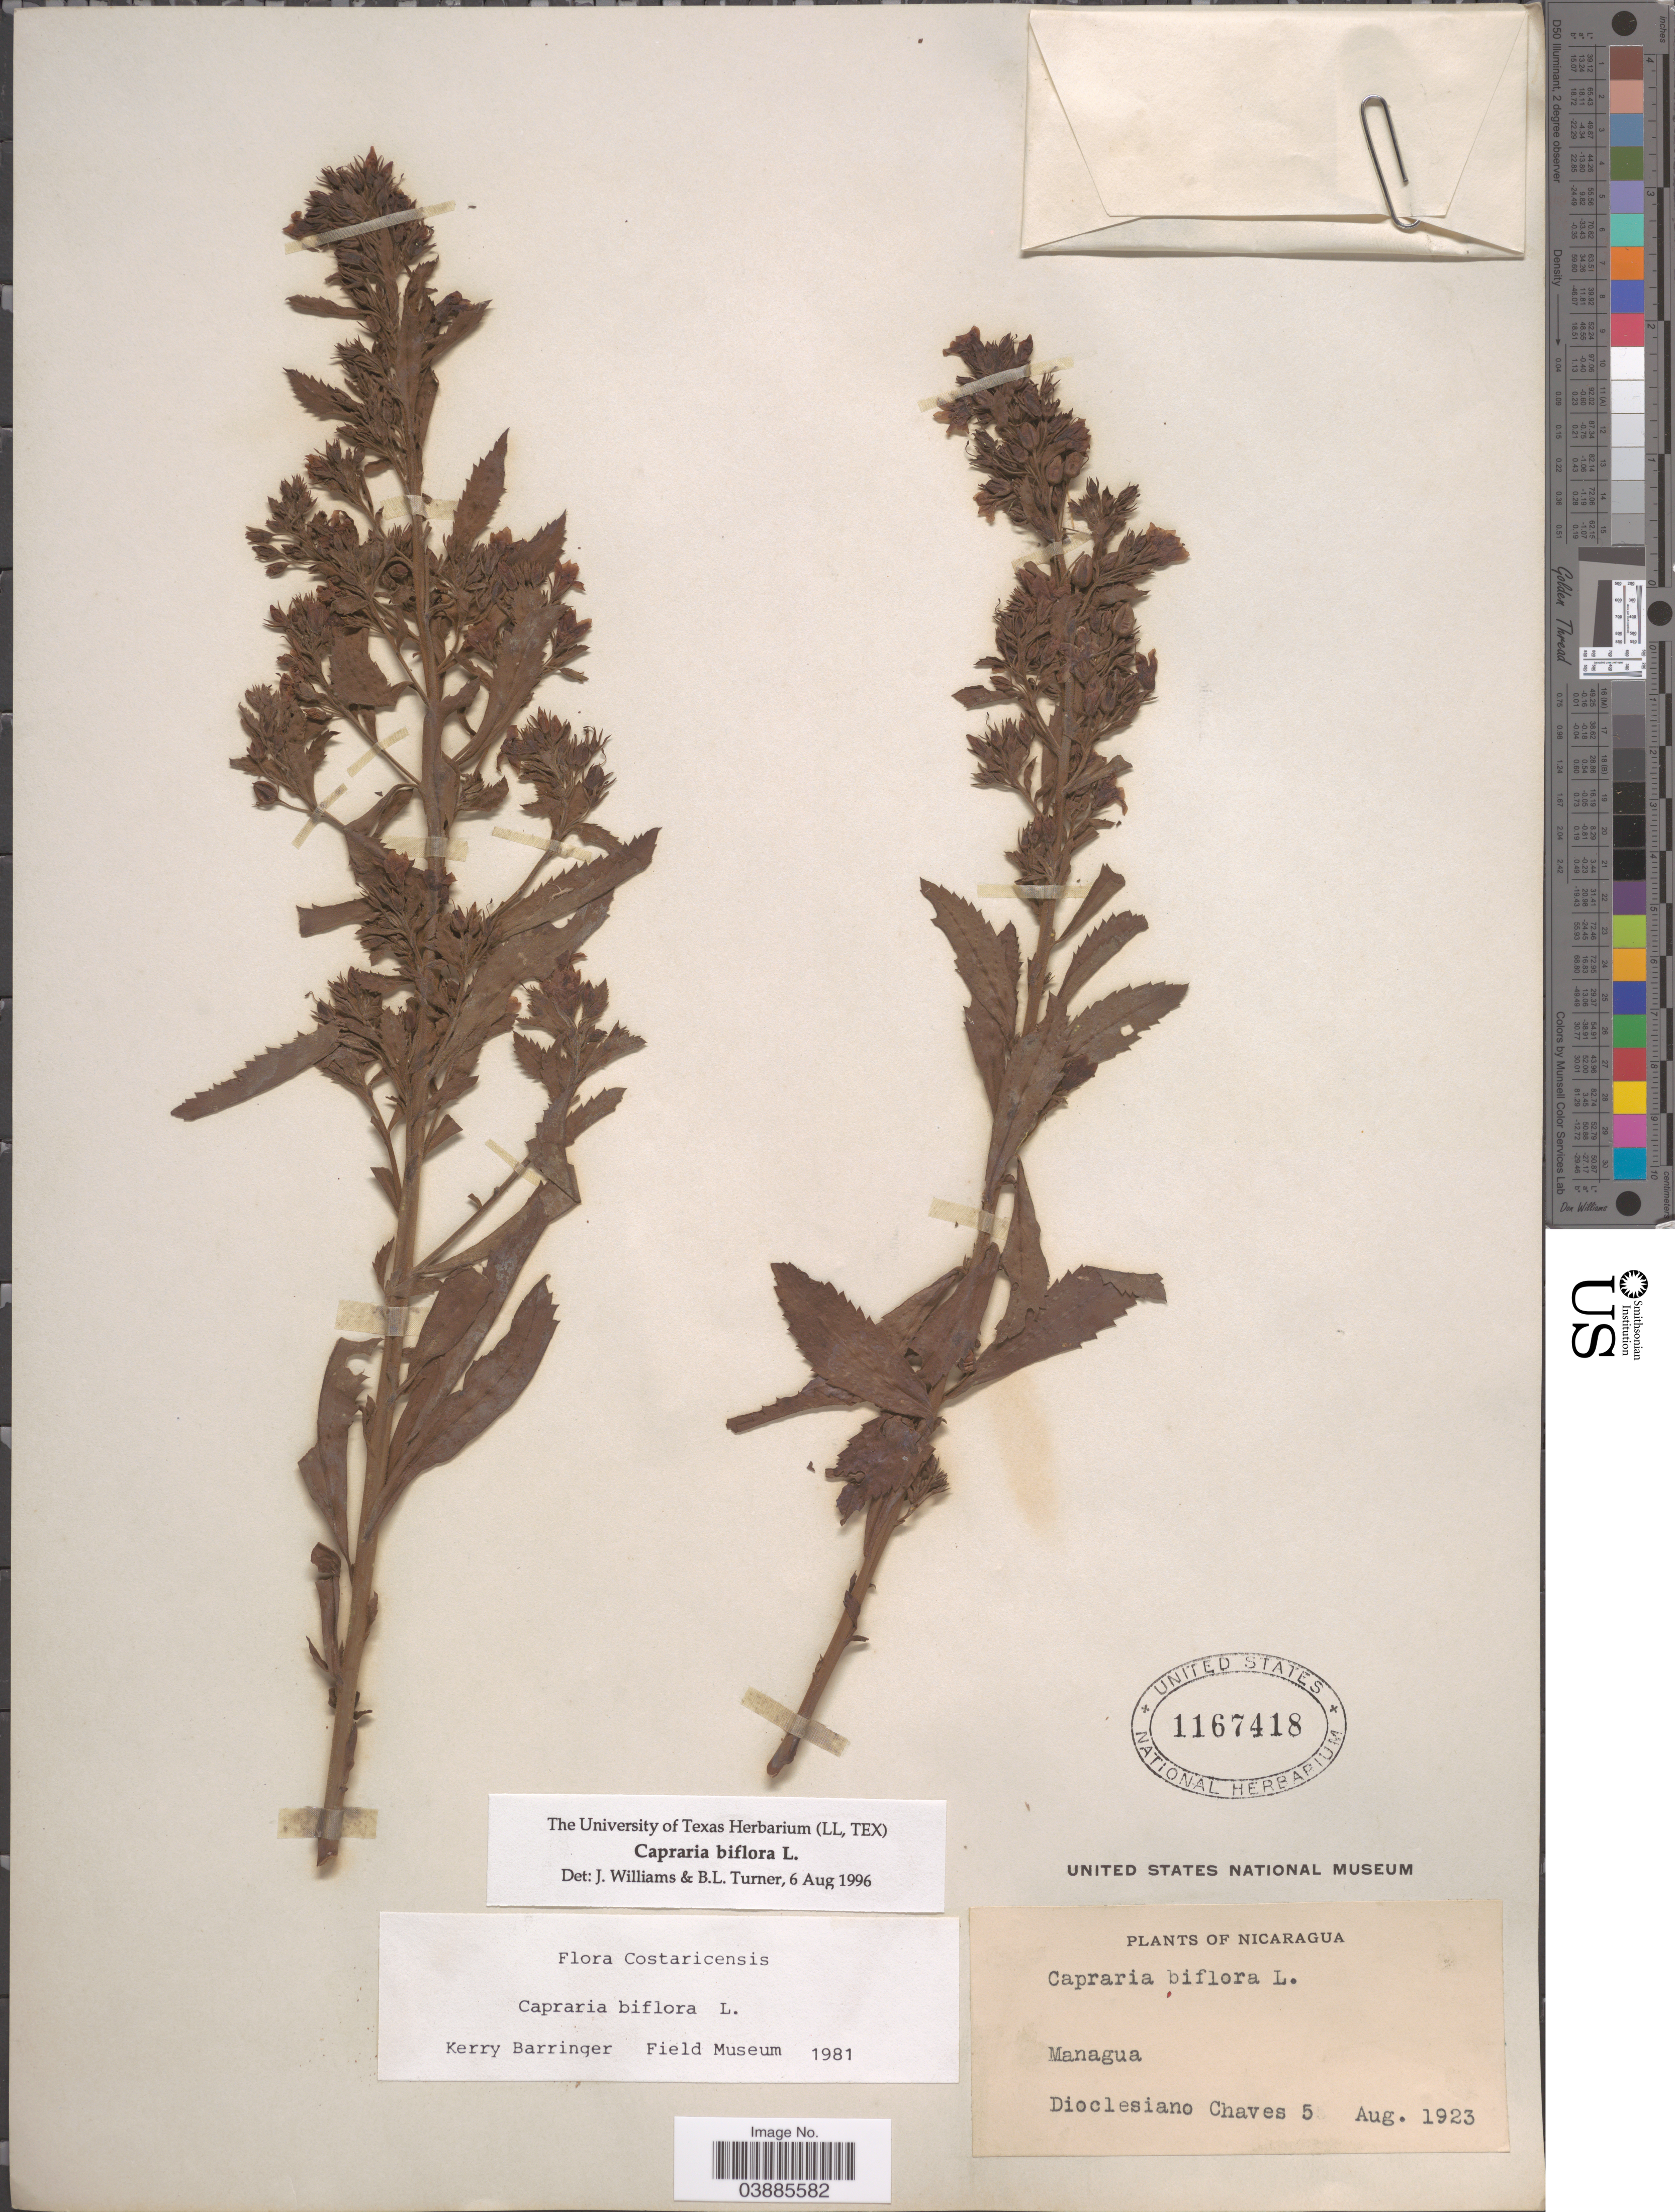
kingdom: Plantae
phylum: Tracheophyta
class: Magnoliopsida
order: Lamiales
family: Scrophulariaceae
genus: Capraria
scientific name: Capraria biflora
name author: L.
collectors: D. Chaves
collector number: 5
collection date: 1923-08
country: Nicaragua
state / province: Managua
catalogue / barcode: US 1167418